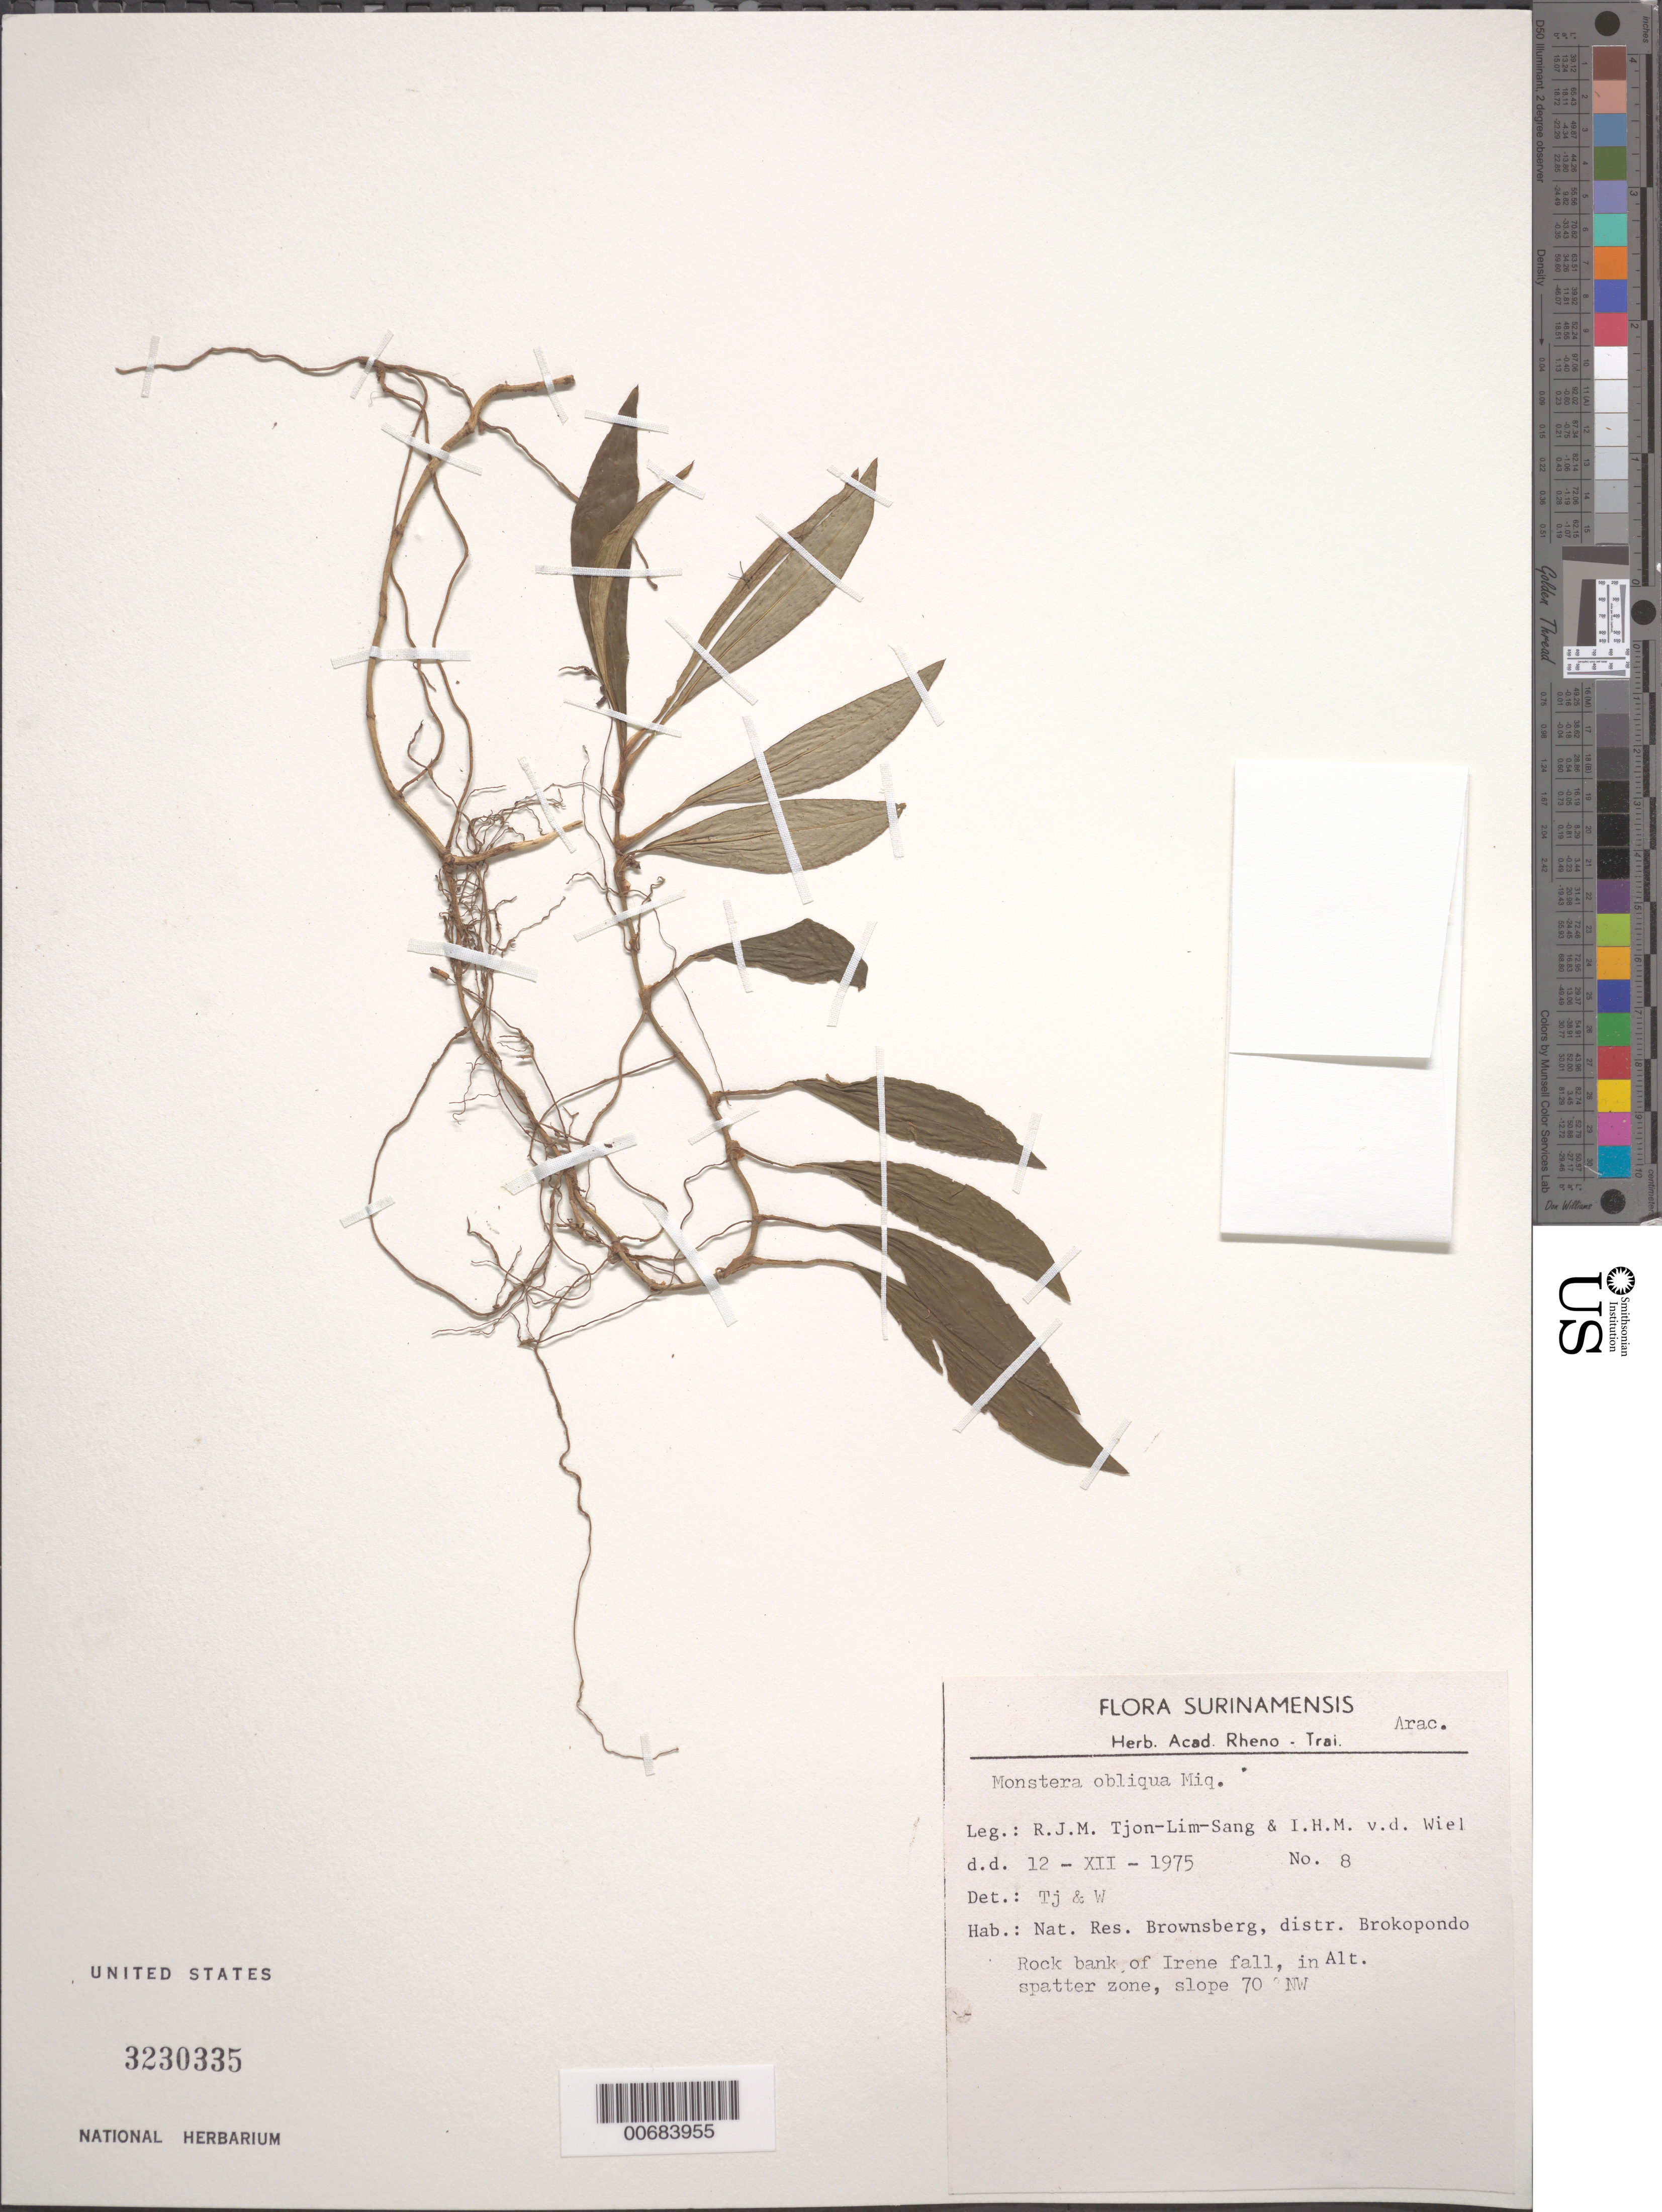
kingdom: Plantae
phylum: Tracheophyta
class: Liliopsida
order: Alismatales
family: Araceae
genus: Monstera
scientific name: Monstera obliqua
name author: Miq.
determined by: Tjon-Lim-Sang, R. J.; Wiel, I. H.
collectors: R. Tjon-Lim-Sang & I. Wiel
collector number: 8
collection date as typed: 12-Dec-75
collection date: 1975-12-12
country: Suriname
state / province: Brokopondo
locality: Brownsberg Nature Reserve, rock bank of Irene fall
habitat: Spatter zone, slope 70 degrees NW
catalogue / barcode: US 3230335